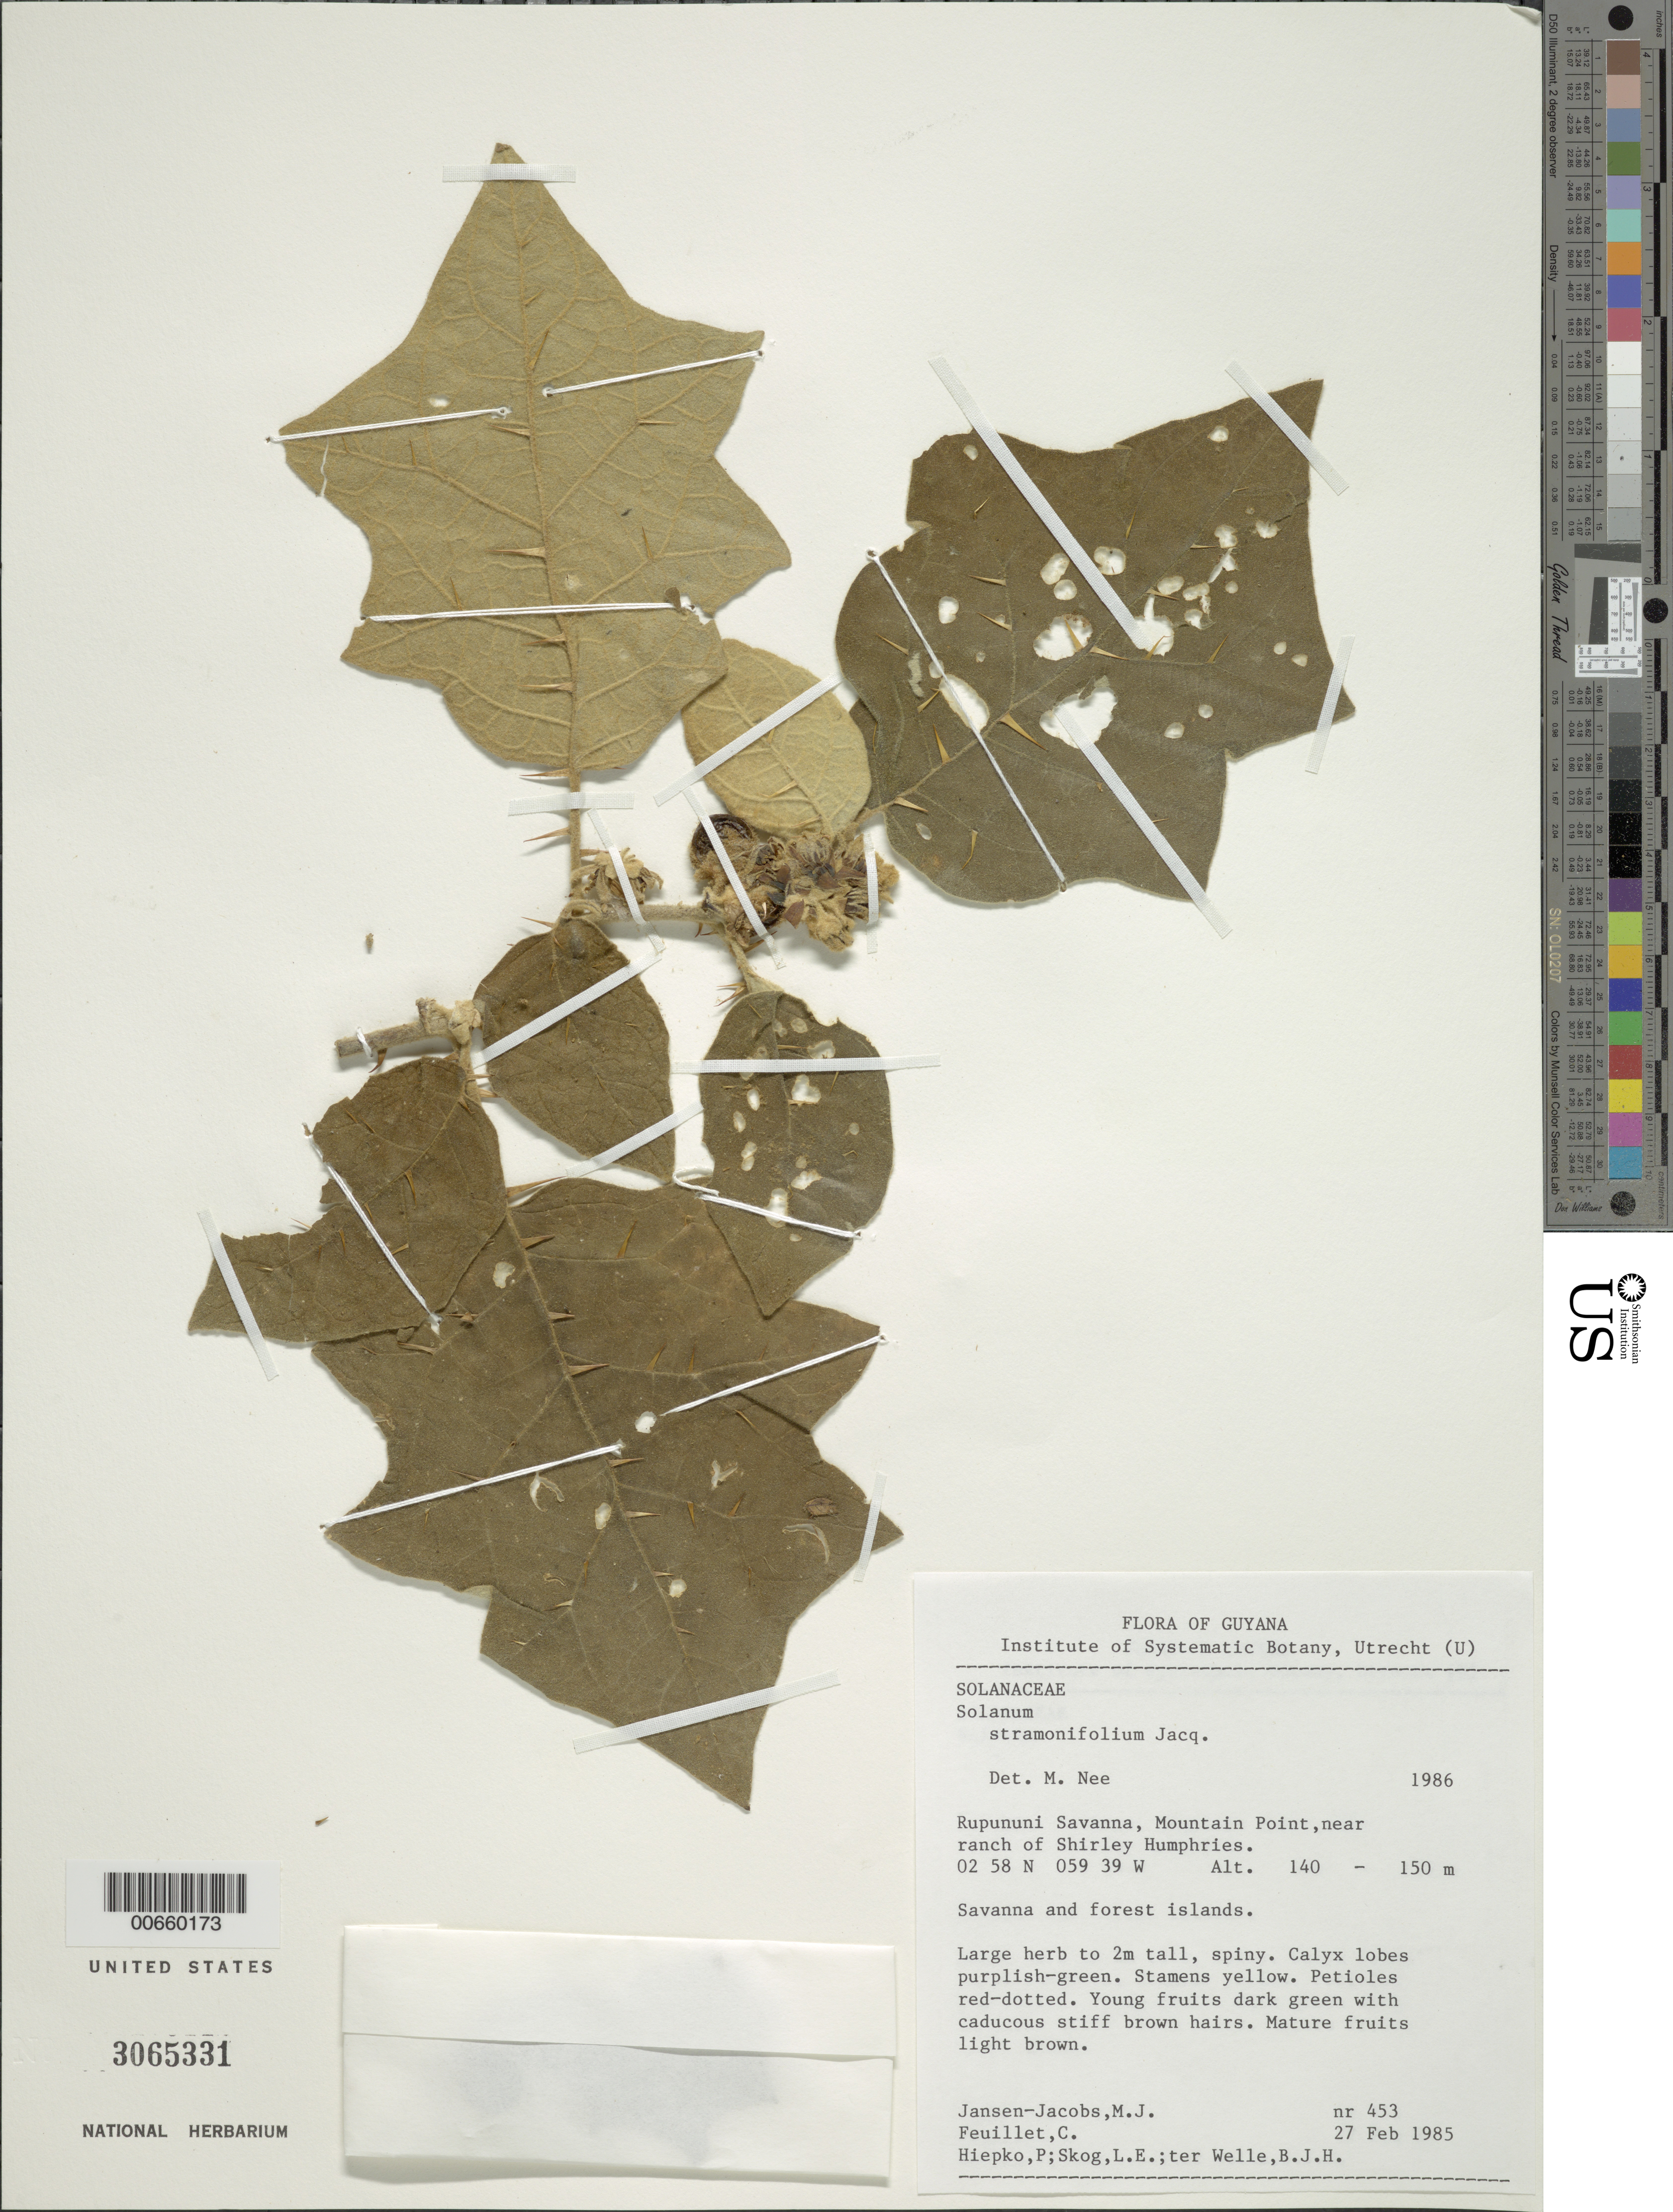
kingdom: Plantae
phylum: Tracheophyta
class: Magnoliopsida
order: Solanales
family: Solanaceae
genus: Solanum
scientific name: Solanum stramoniifolium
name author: Jacq.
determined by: Nee, Michael H.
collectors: M. J. Jansen-Jacobs, C. Feuillet, P. H. Hiepko, L. E. Skog & B. Welle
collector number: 453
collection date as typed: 2 Feb 1985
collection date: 1985-02-02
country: Guyana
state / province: U. Takutu-U. Essequibo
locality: Mountain Point, near ranch of Shirley Humphries, Rupununi Savanna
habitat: Aavanna and forest islands.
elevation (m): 140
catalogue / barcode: US 3065331